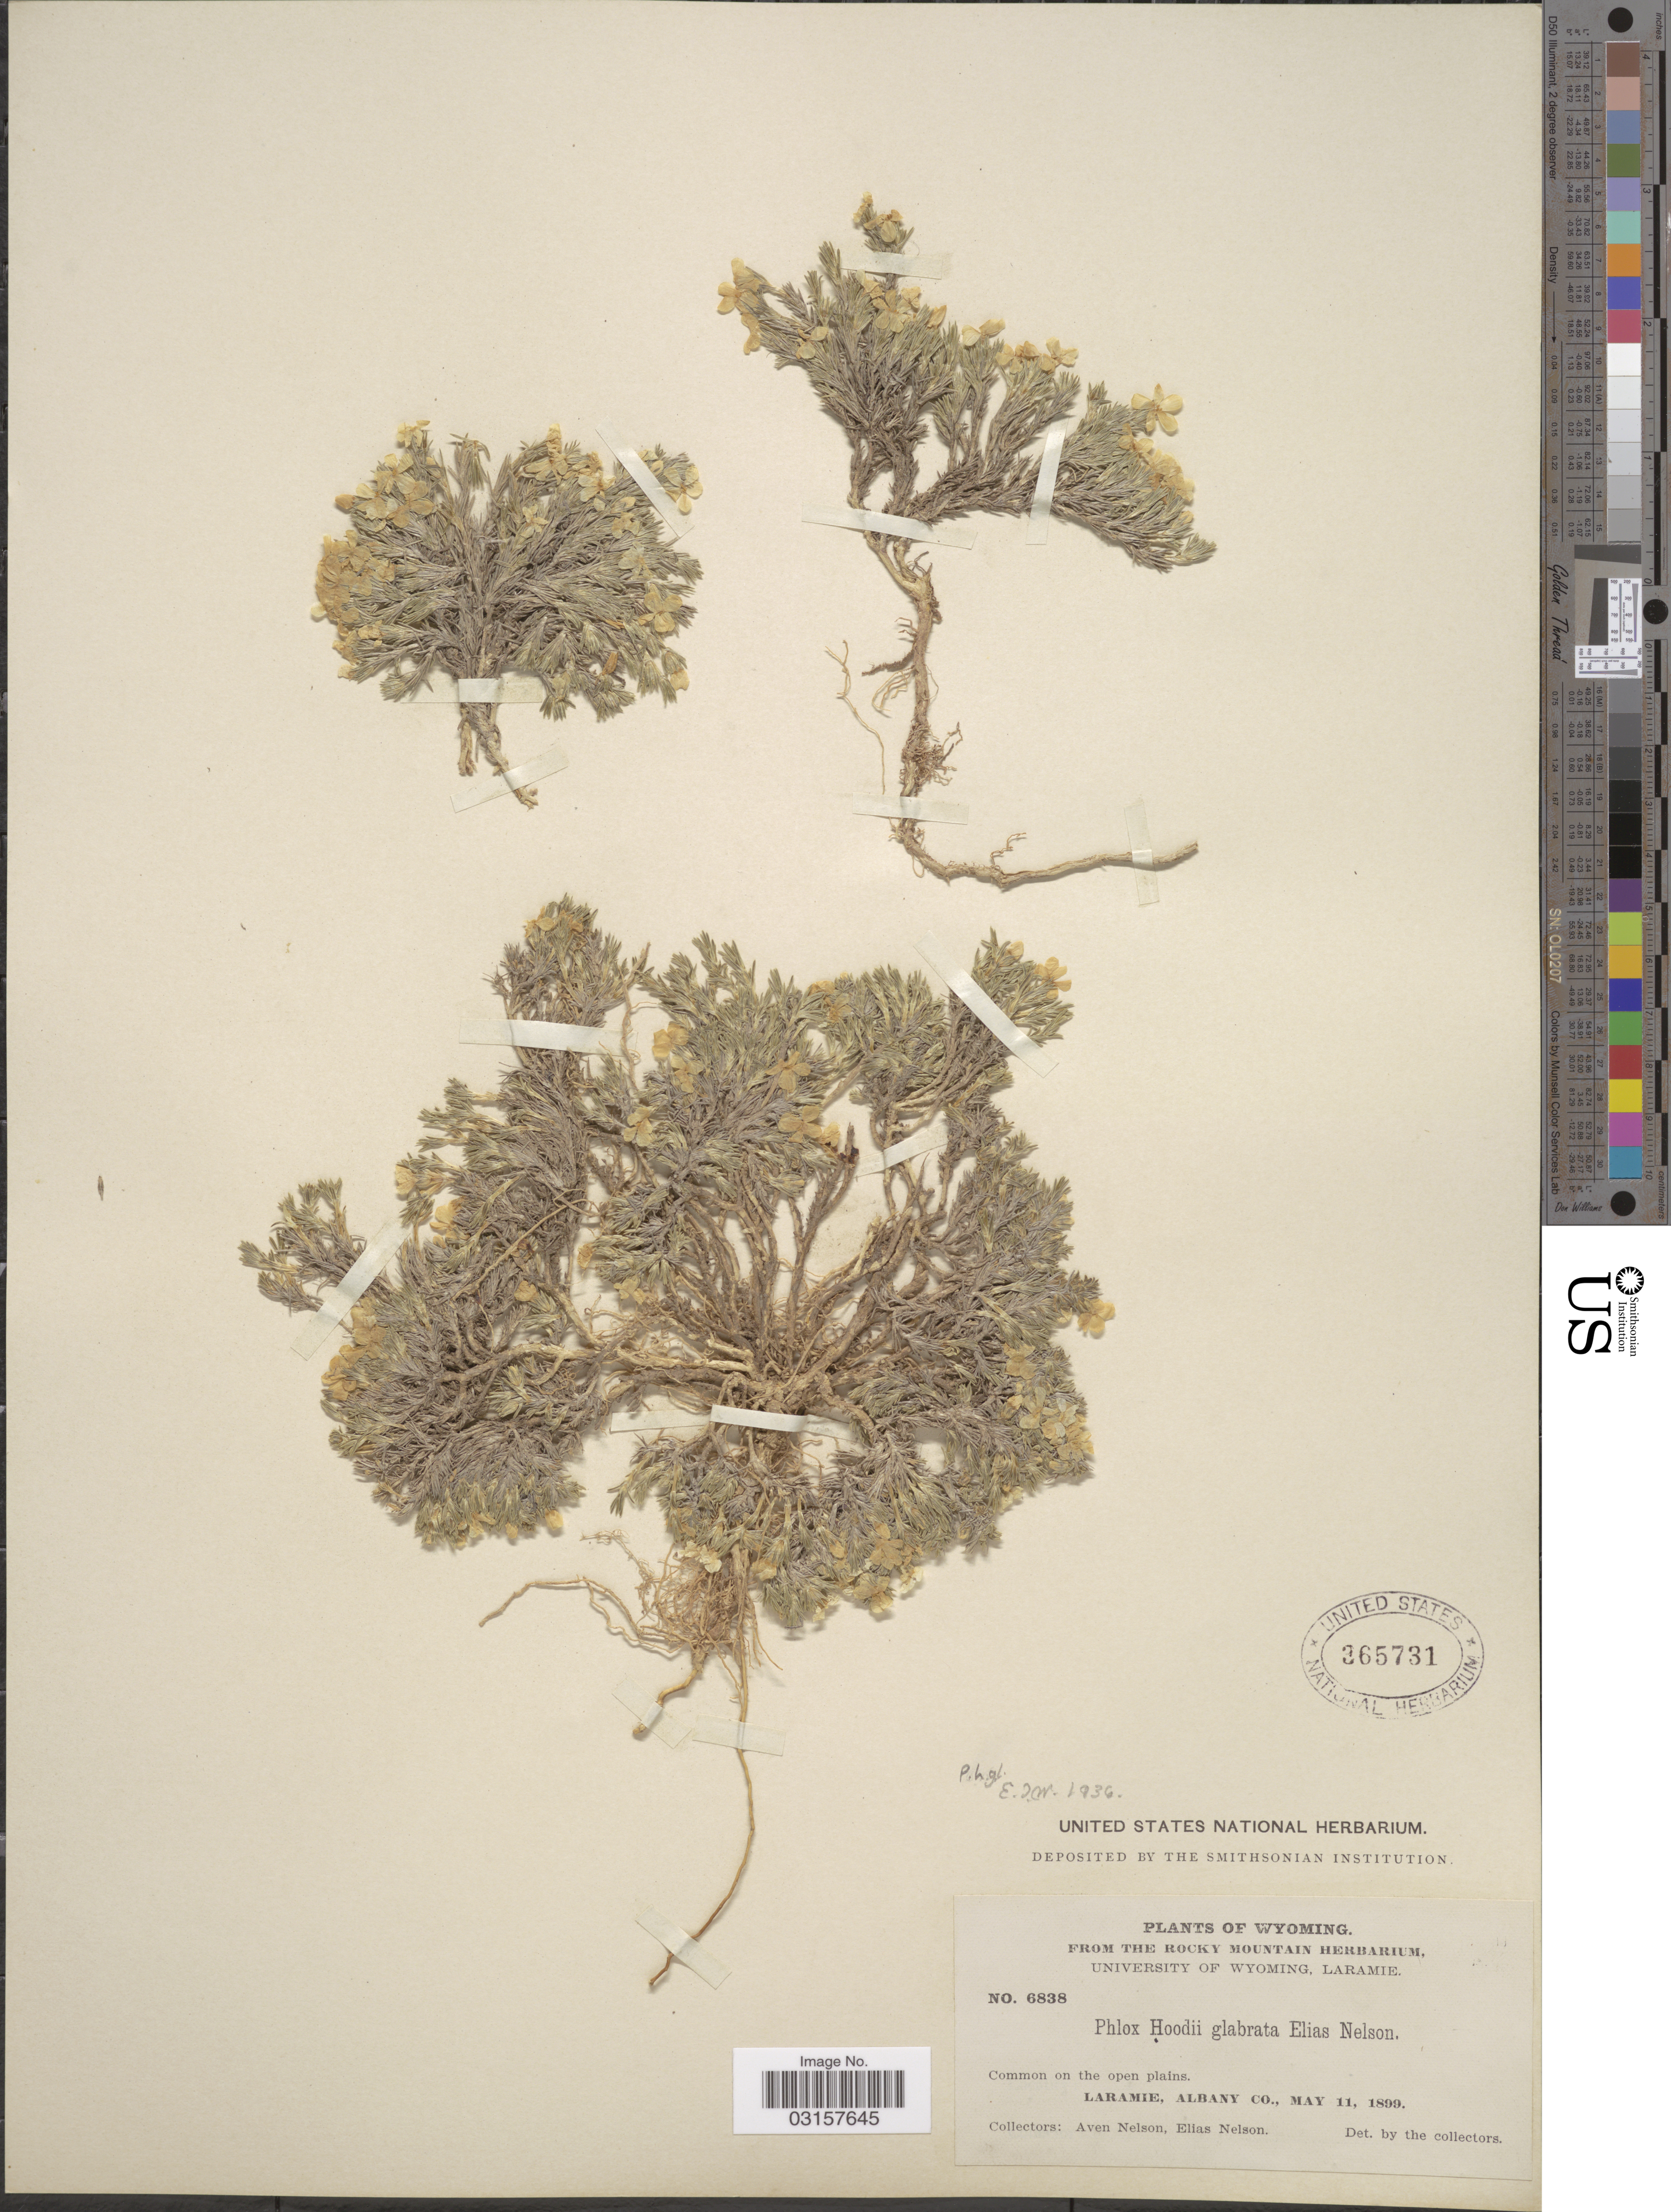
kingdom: Plantae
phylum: Tracheophyta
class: Magnoliopsida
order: Ericales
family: Polemoniaceae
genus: Phlox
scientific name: Phlox hoodii var. glabrata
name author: E.E. Nelson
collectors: A. Nelson & E. Nelson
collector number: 6838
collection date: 1899-05-11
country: United States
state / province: Wyoming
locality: Laramie, Albany Co.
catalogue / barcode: US 365731